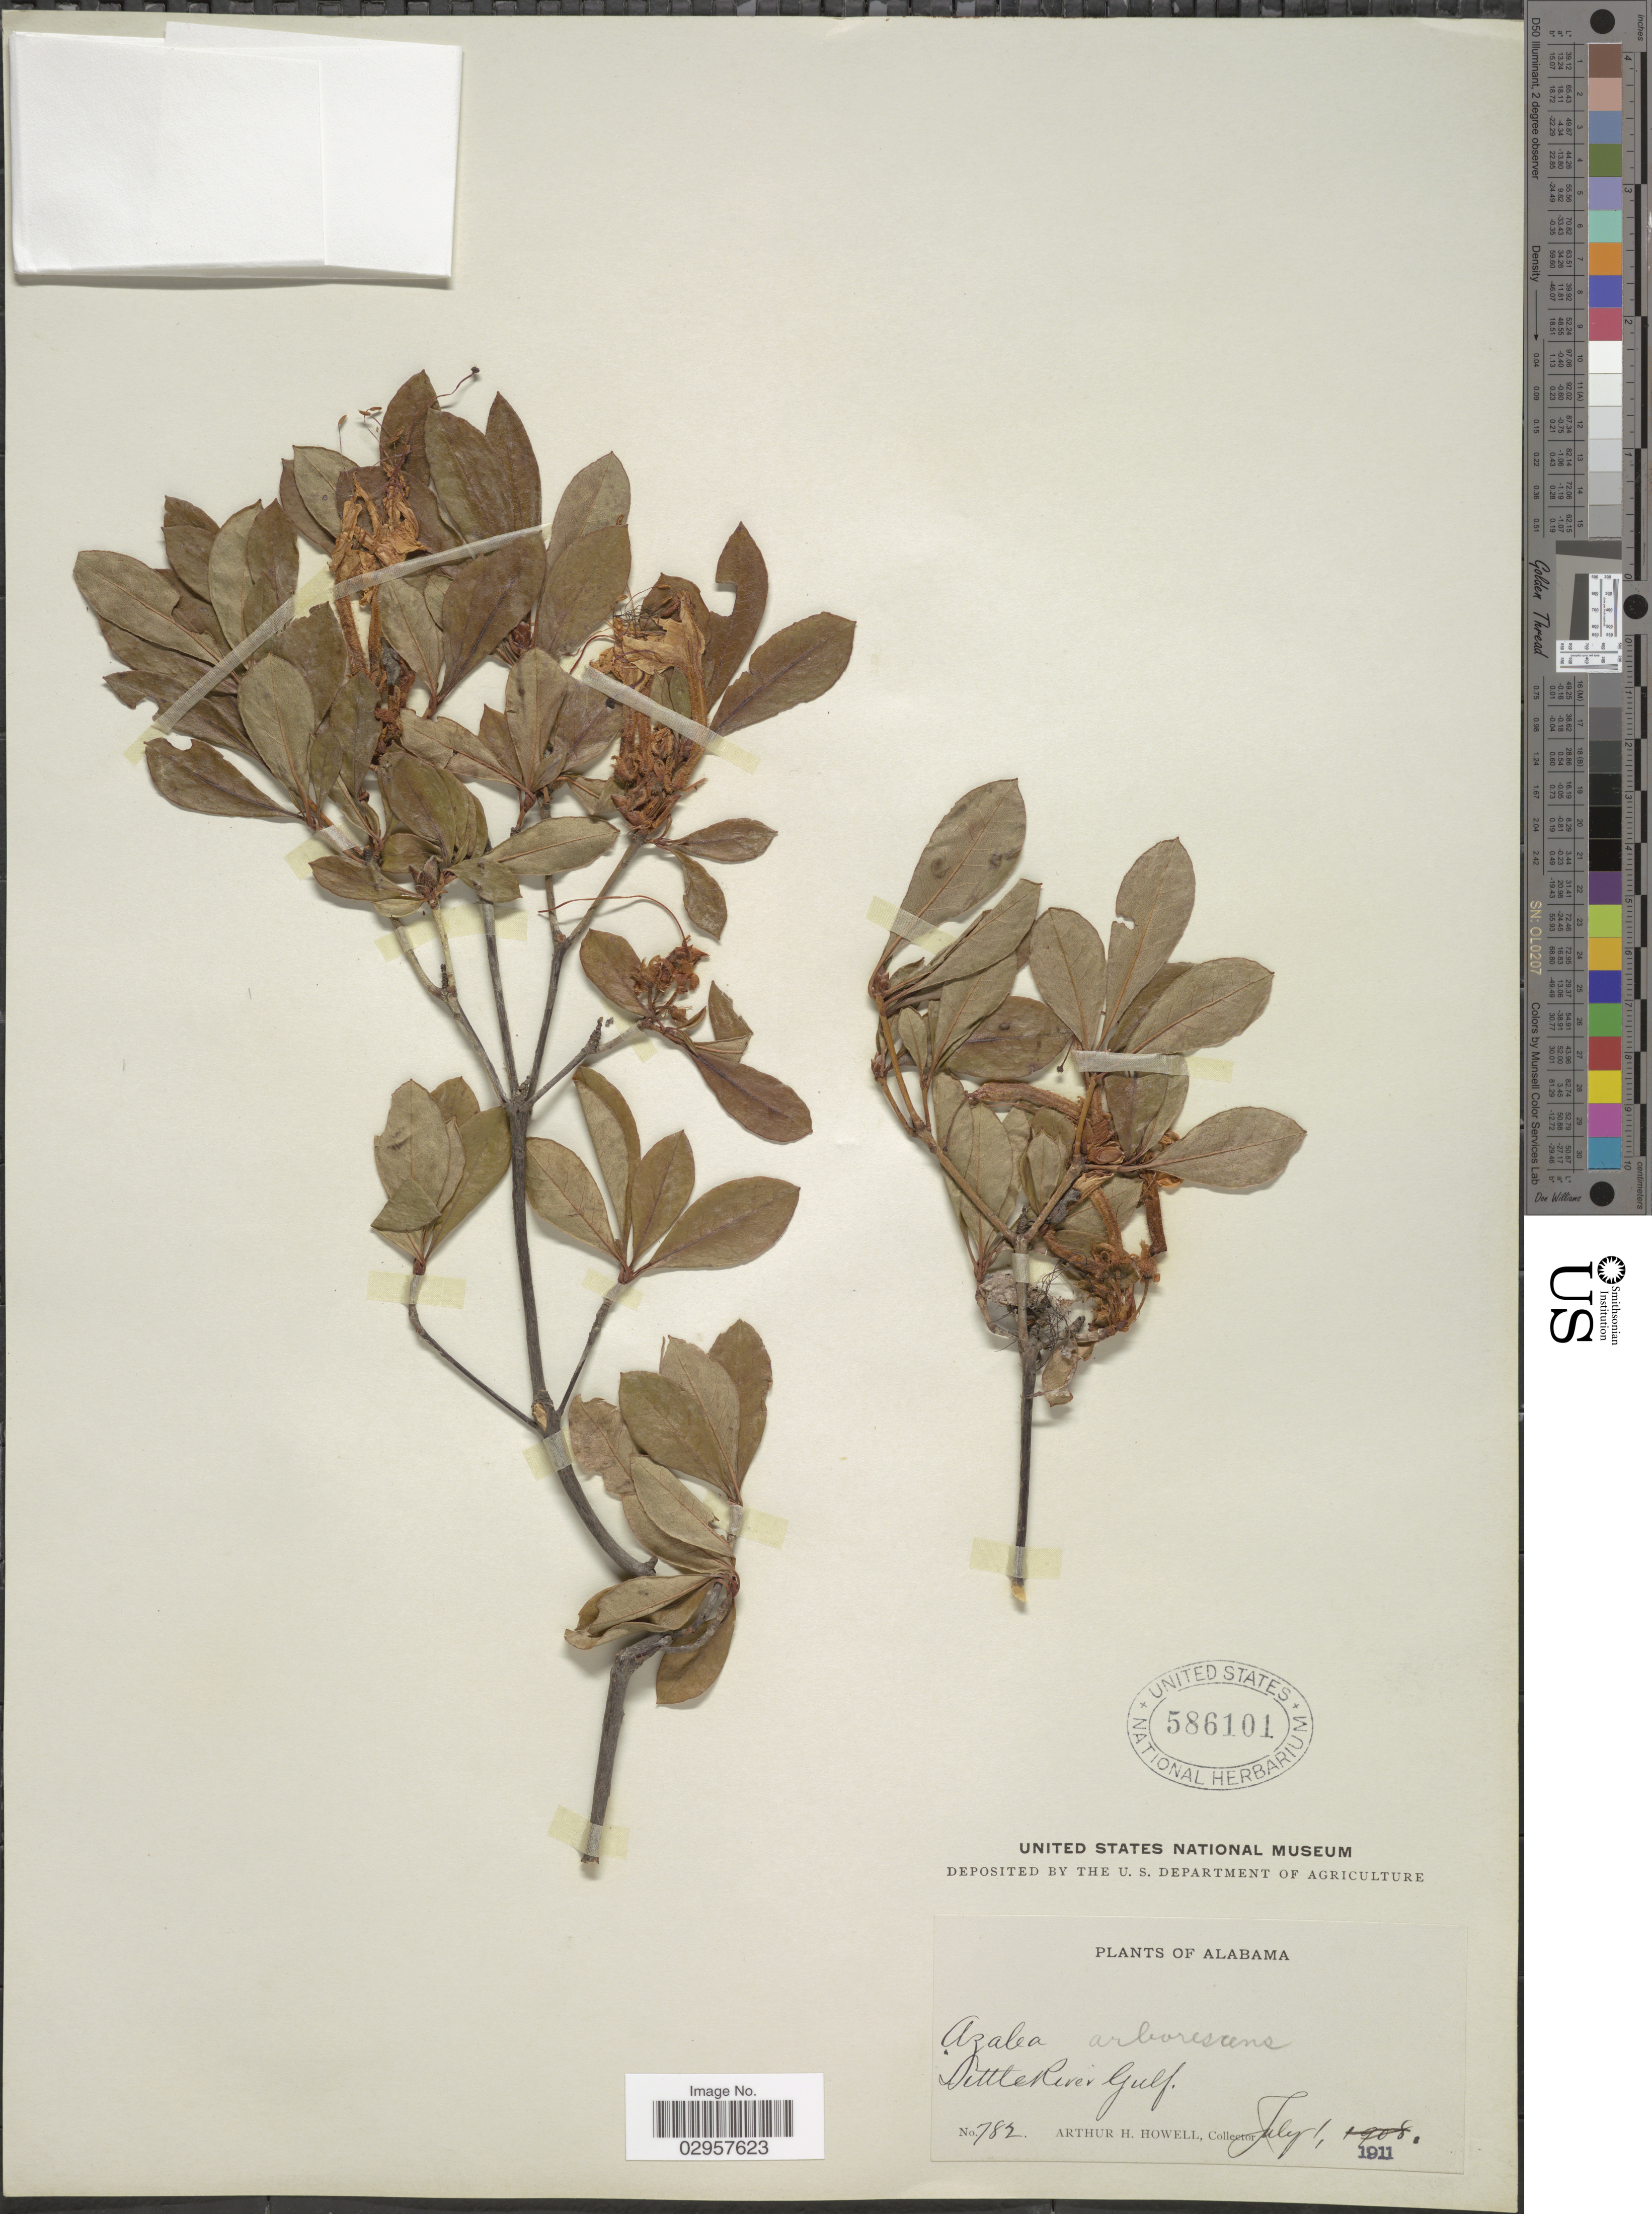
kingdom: Plantae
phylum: Tracheophyta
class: Magnoliopsida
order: Ericales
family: Ericaceae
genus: Rhododendron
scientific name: Rhododendron arborescens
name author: (Pursh) Torr.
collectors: A. H. Howell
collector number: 782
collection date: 1911-07-01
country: United States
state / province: Alabama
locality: Little River Gulf.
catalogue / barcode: US 586101